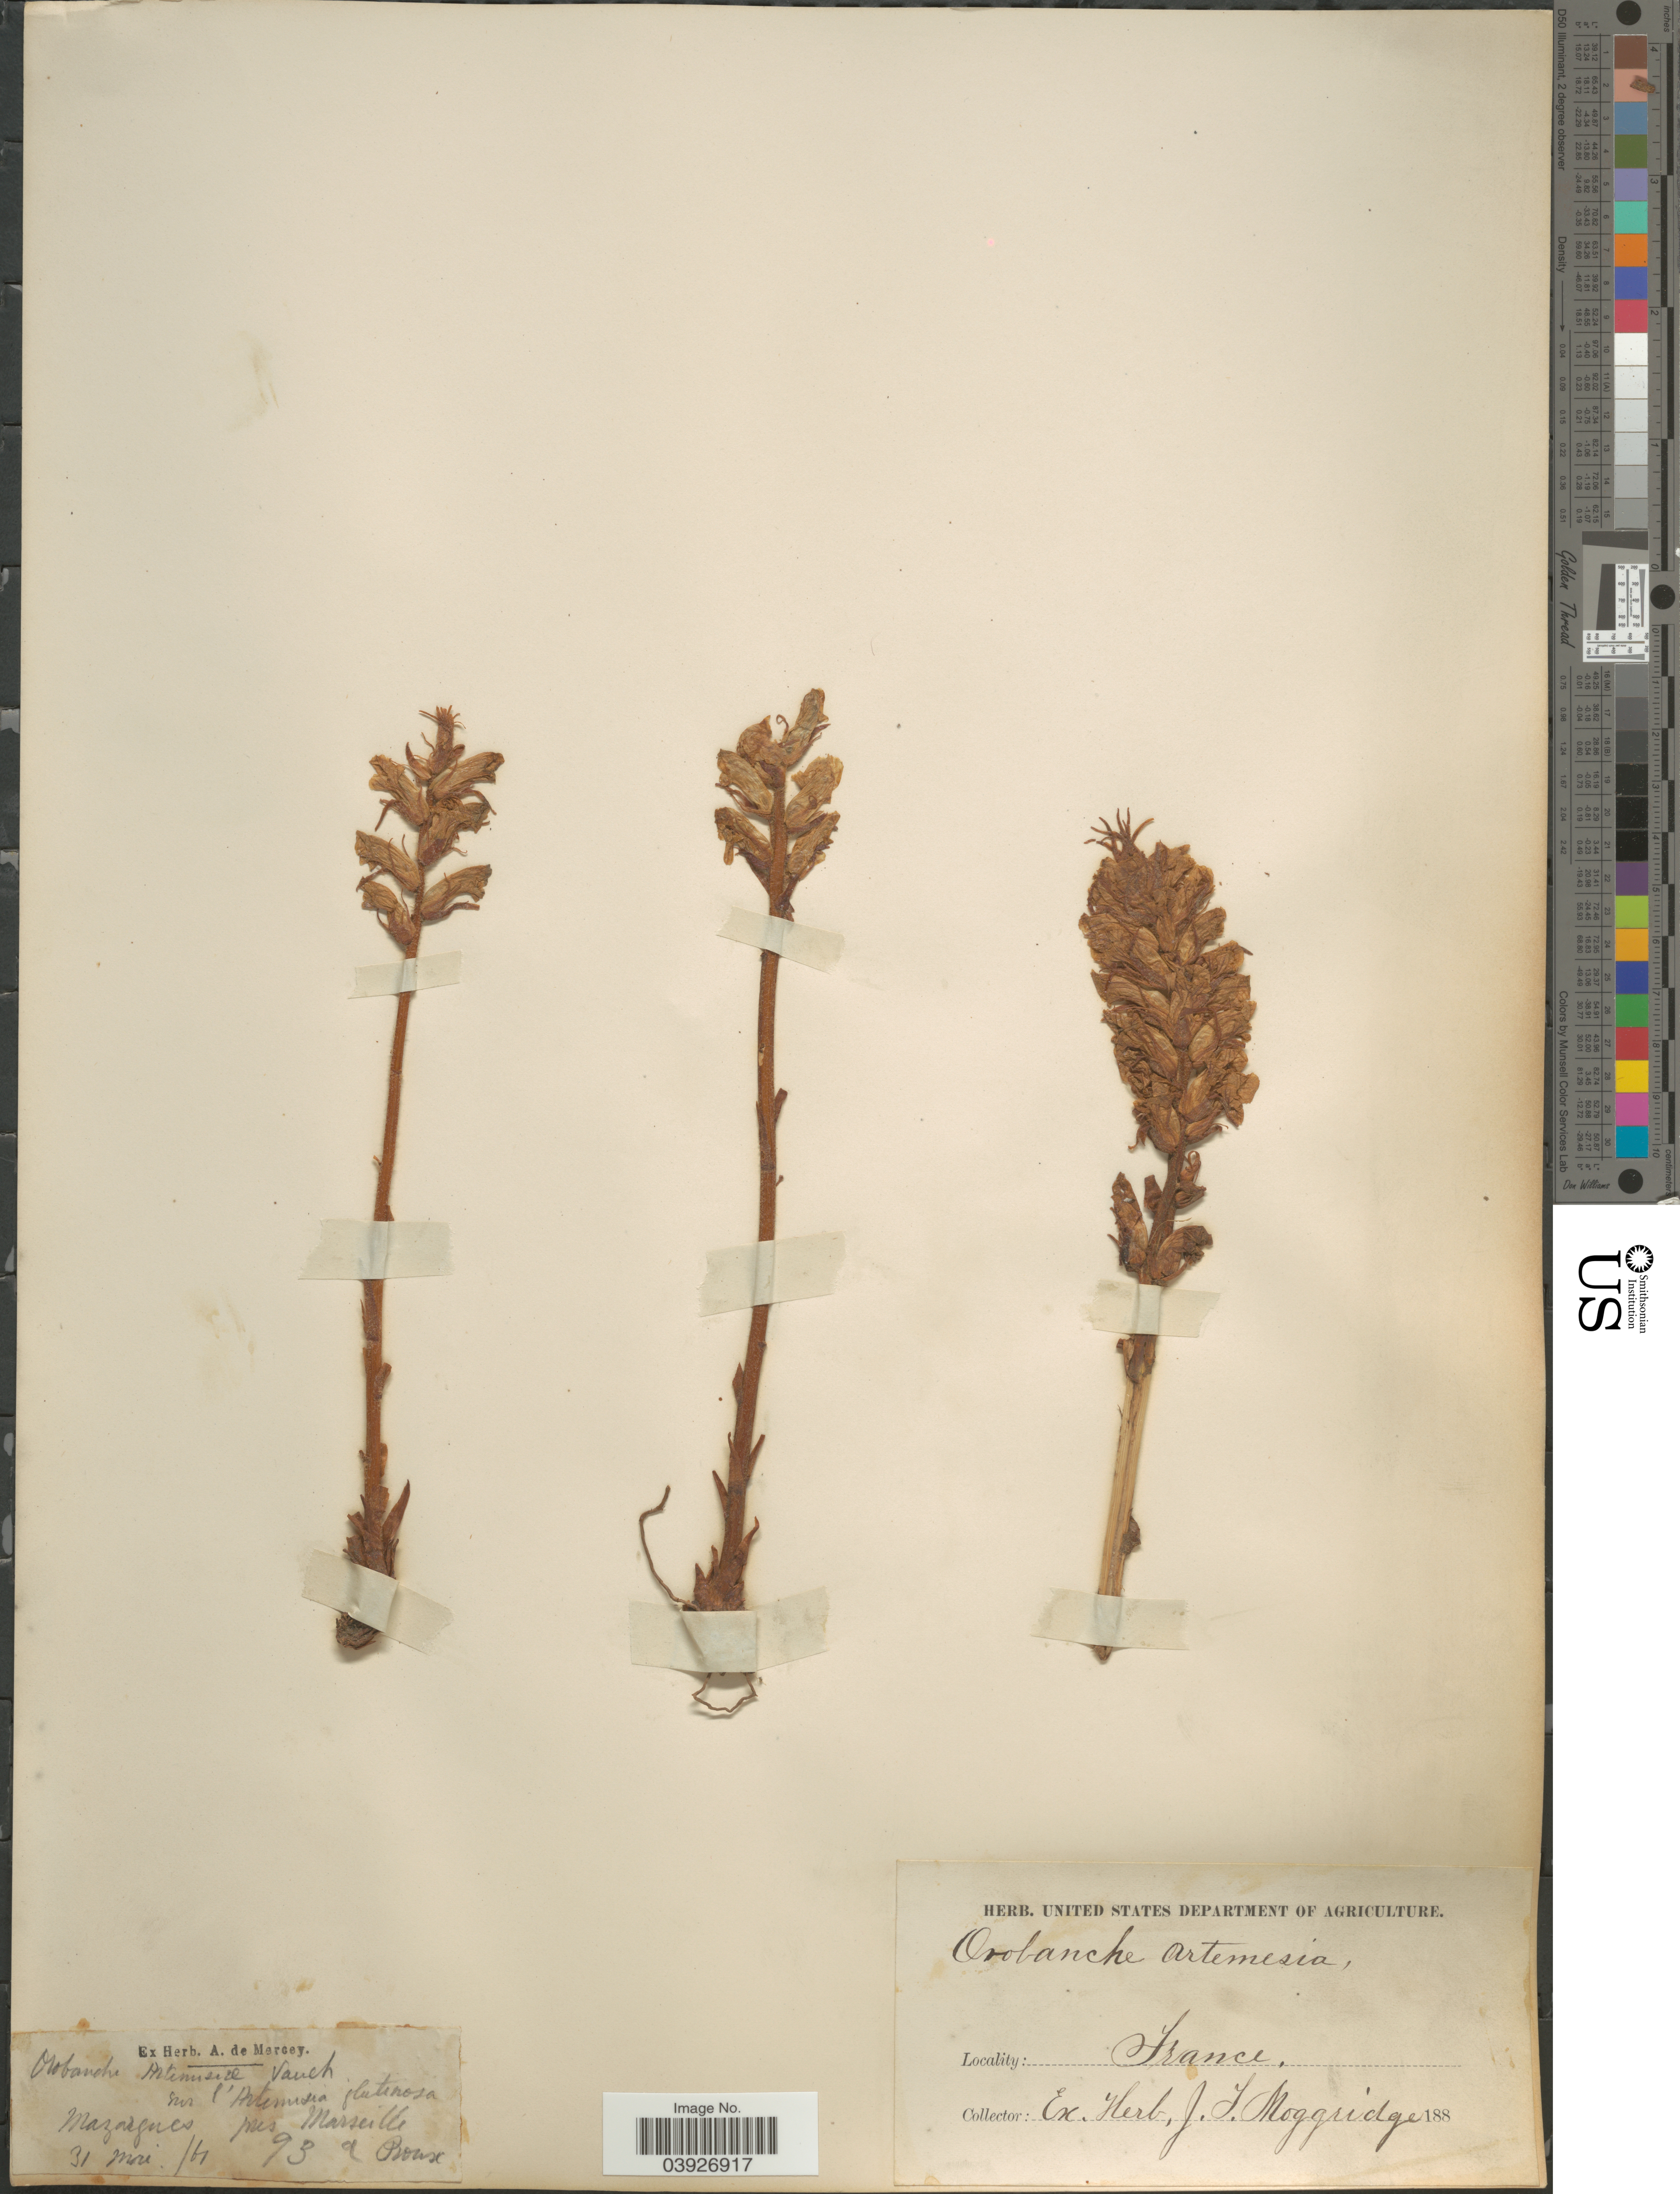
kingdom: Plantae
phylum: Tracheophyta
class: Magnoliopsida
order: Lamiales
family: Orobanchaceae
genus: Orobanche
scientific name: Orobanche artemisiae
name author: Gren.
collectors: ex herb. A. de Mercey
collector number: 93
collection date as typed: Transcribed d/m/y: 31/5/61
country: France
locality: Sur l'Artimisia glutinosa. Mazargues pres Marsielle.